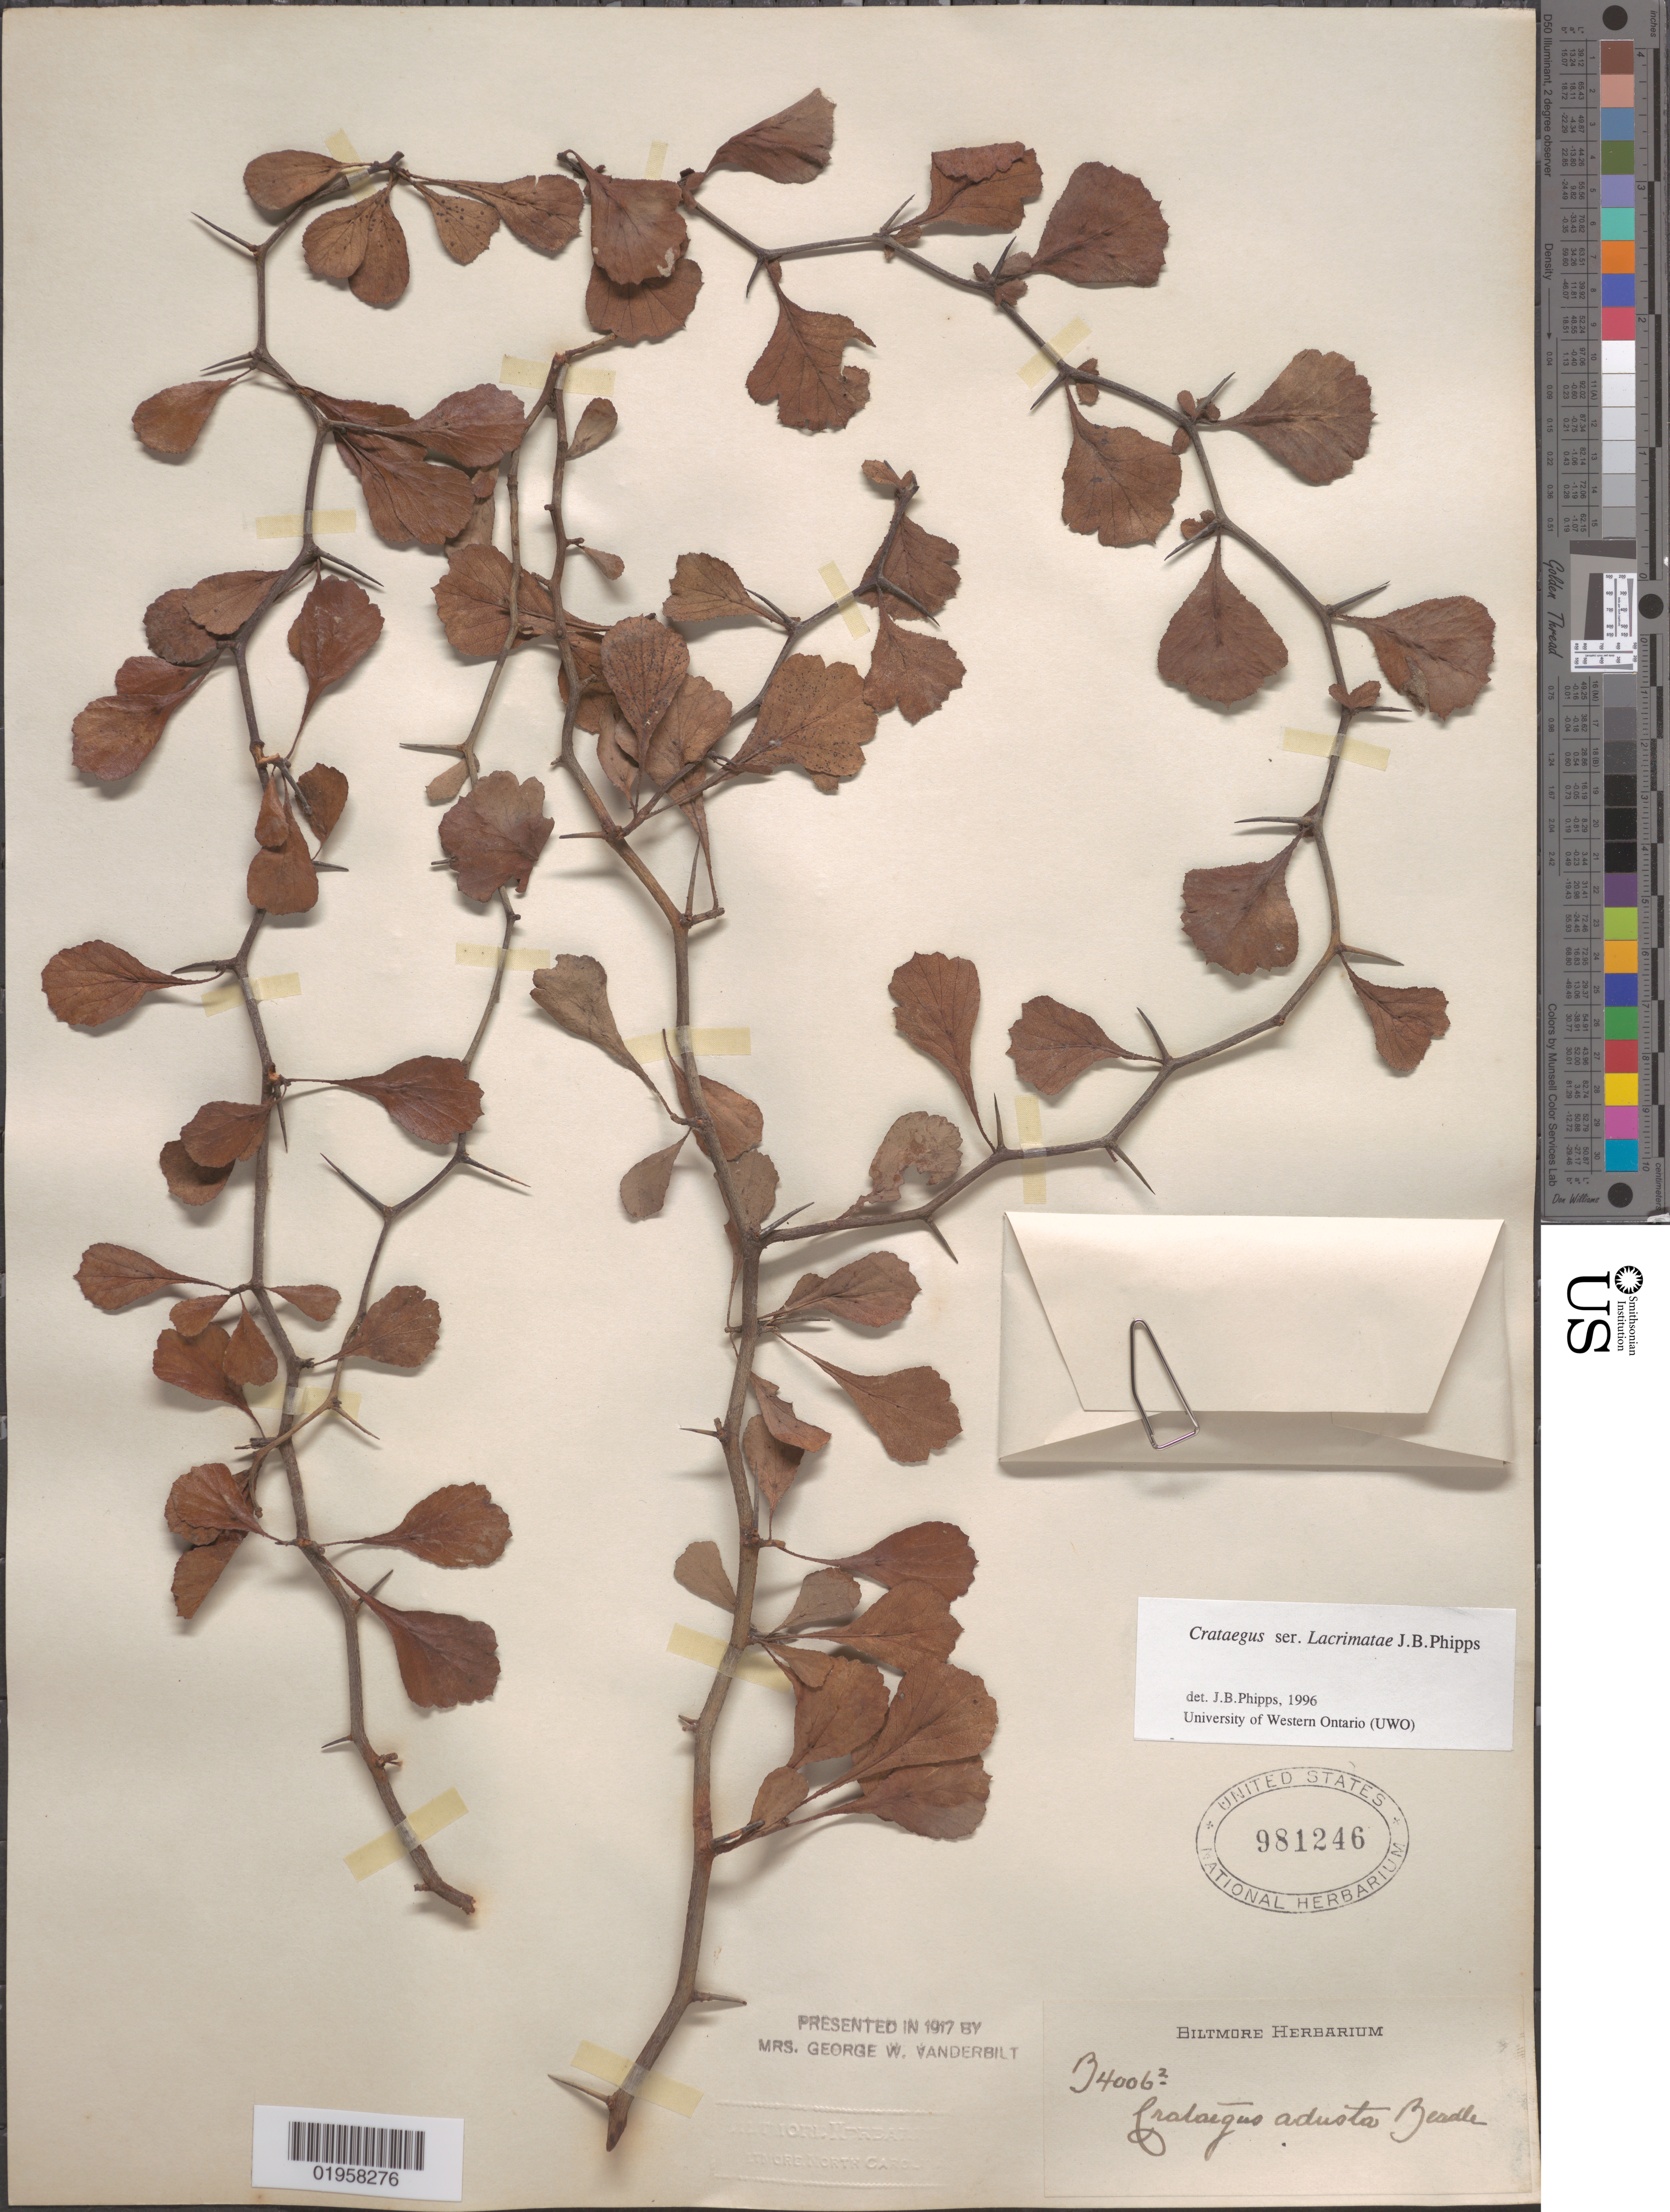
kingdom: Plantae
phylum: Tracheophyta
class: Magnoliopsida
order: Rosales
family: Rosaceae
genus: Crataegus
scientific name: Crataegus adusta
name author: Beadle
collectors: ex herb. Biltmore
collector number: B4006/2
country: United States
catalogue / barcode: US 981246